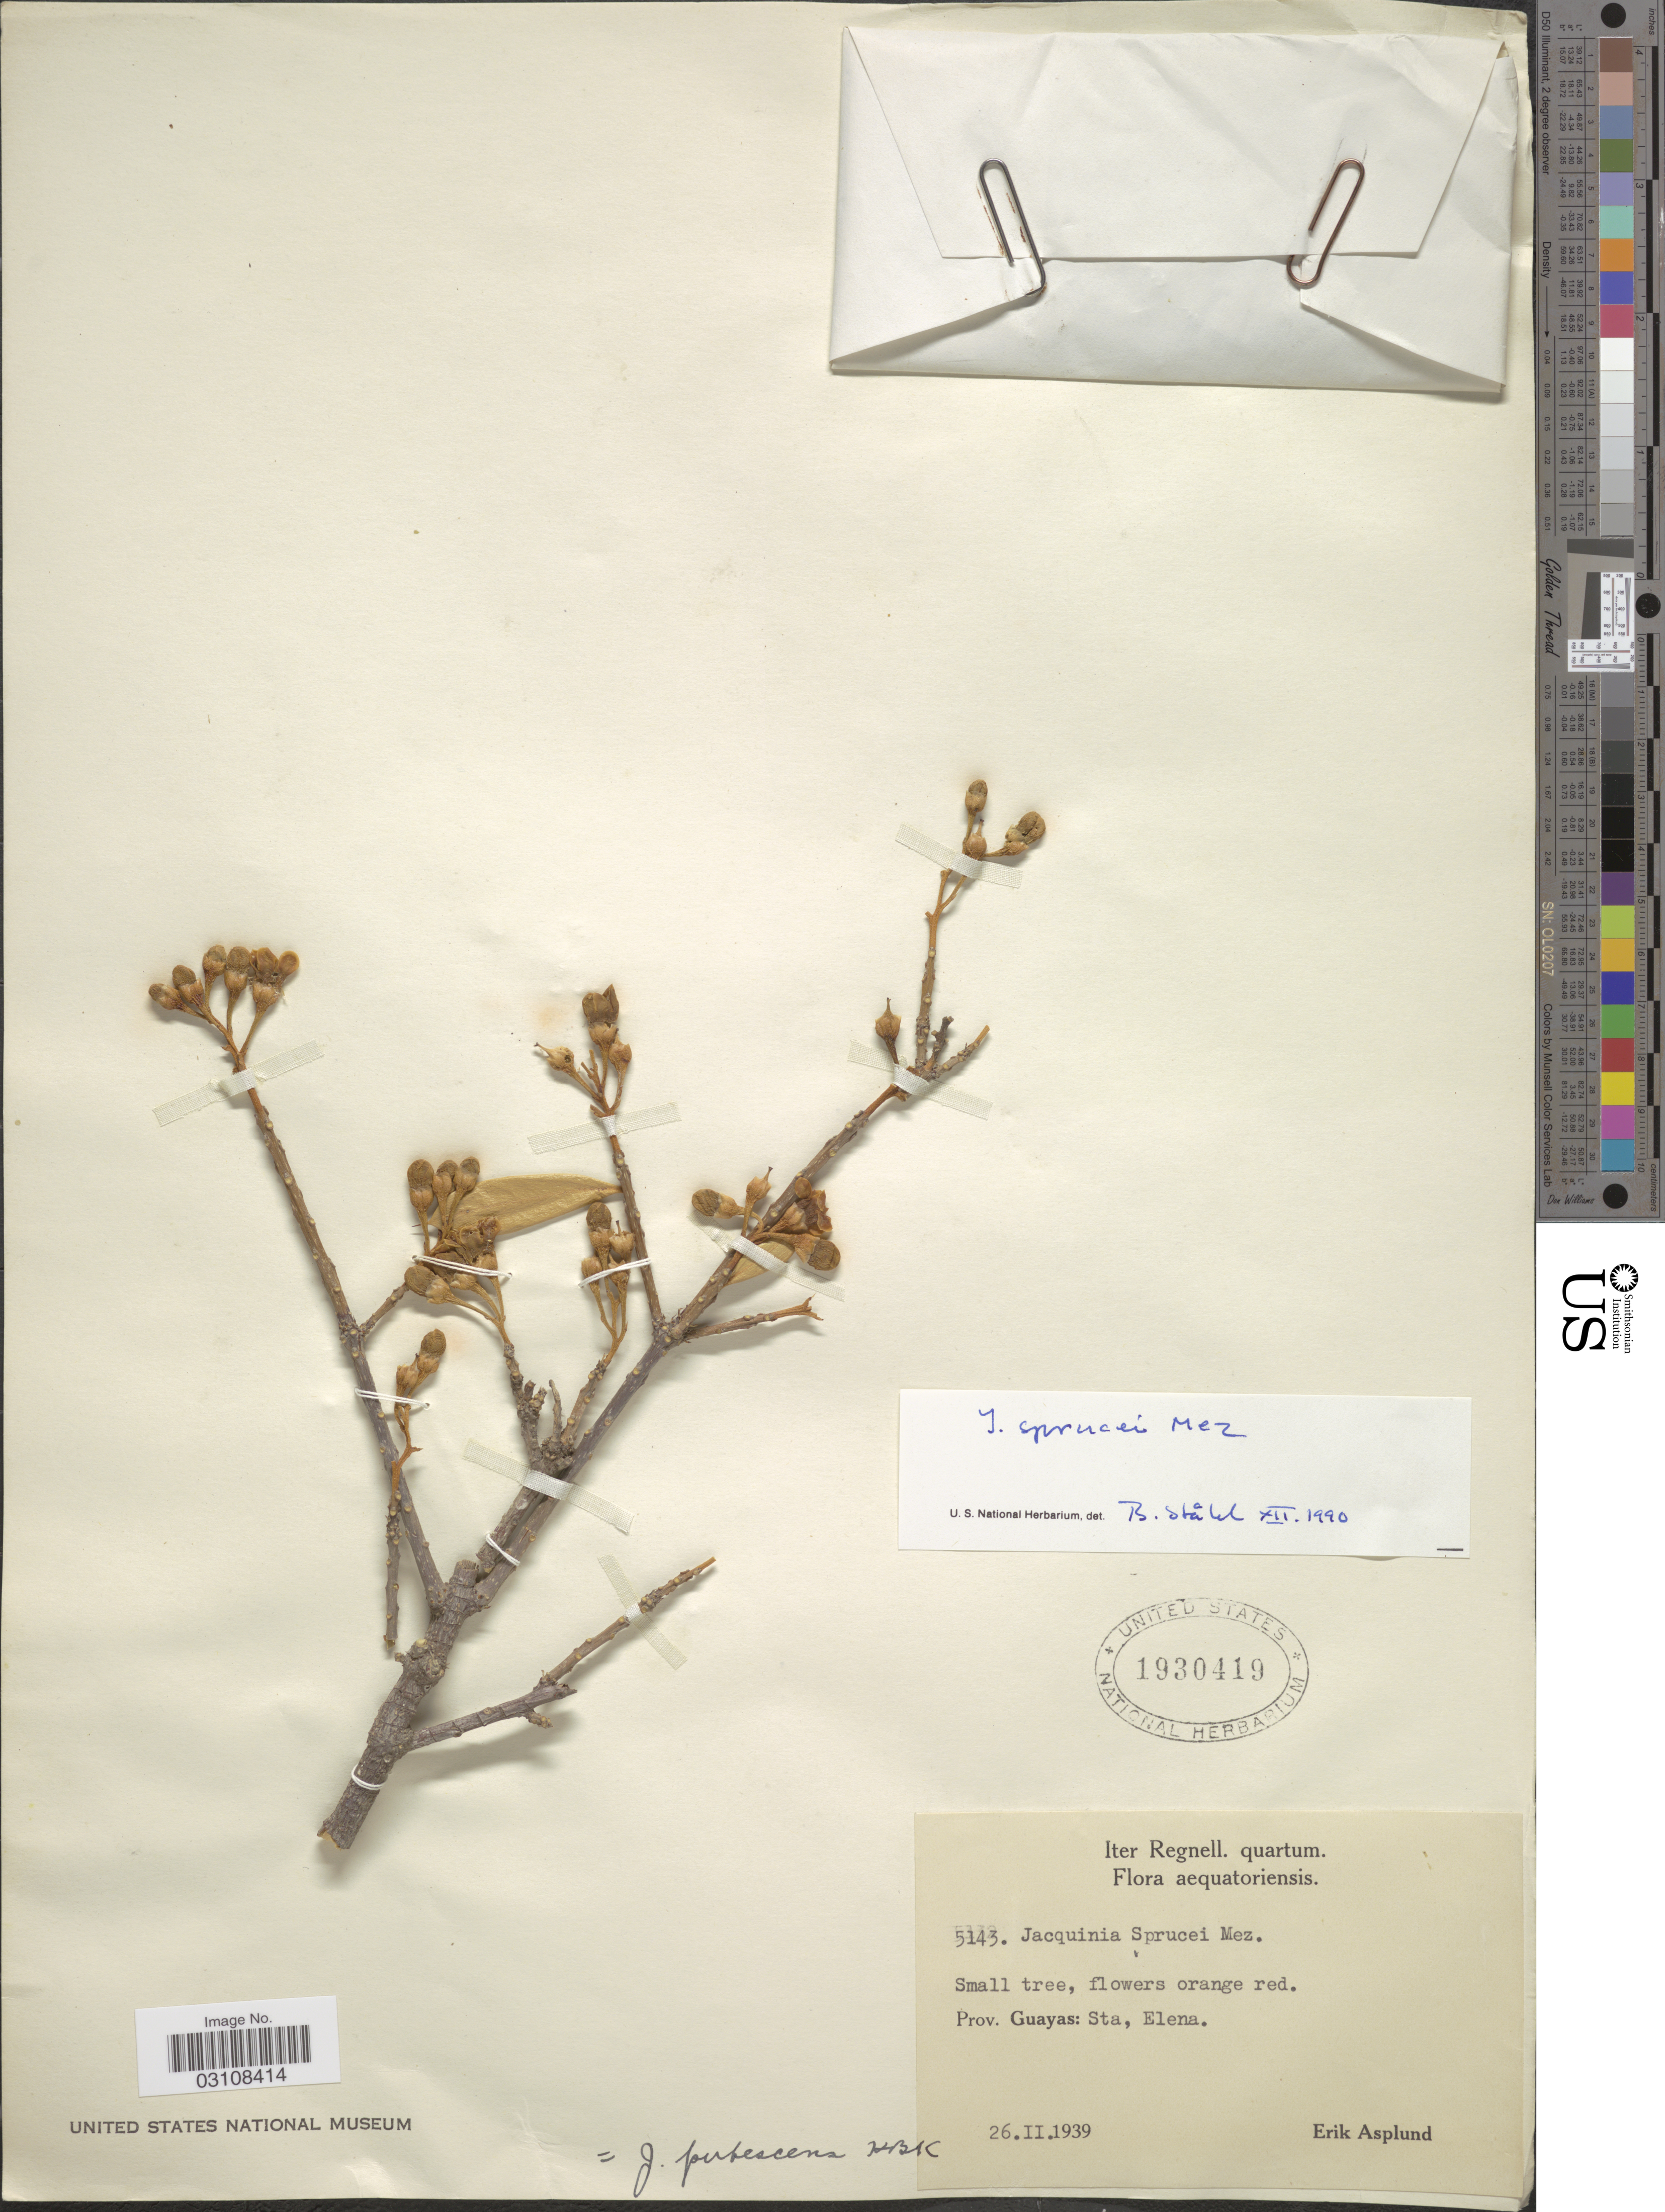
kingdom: Plantae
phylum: Tracheophyta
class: Magnoliopsida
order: Ericales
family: Primulaceae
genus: Bonellia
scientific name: Bonellia sprucei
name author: (Mez) B. Ståhl & Källersjö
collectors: E. Asplund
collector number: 5143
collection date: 1939-02-26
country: Ecuador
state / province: Guayas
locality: Sta. Elena.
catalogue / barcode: US 1930419